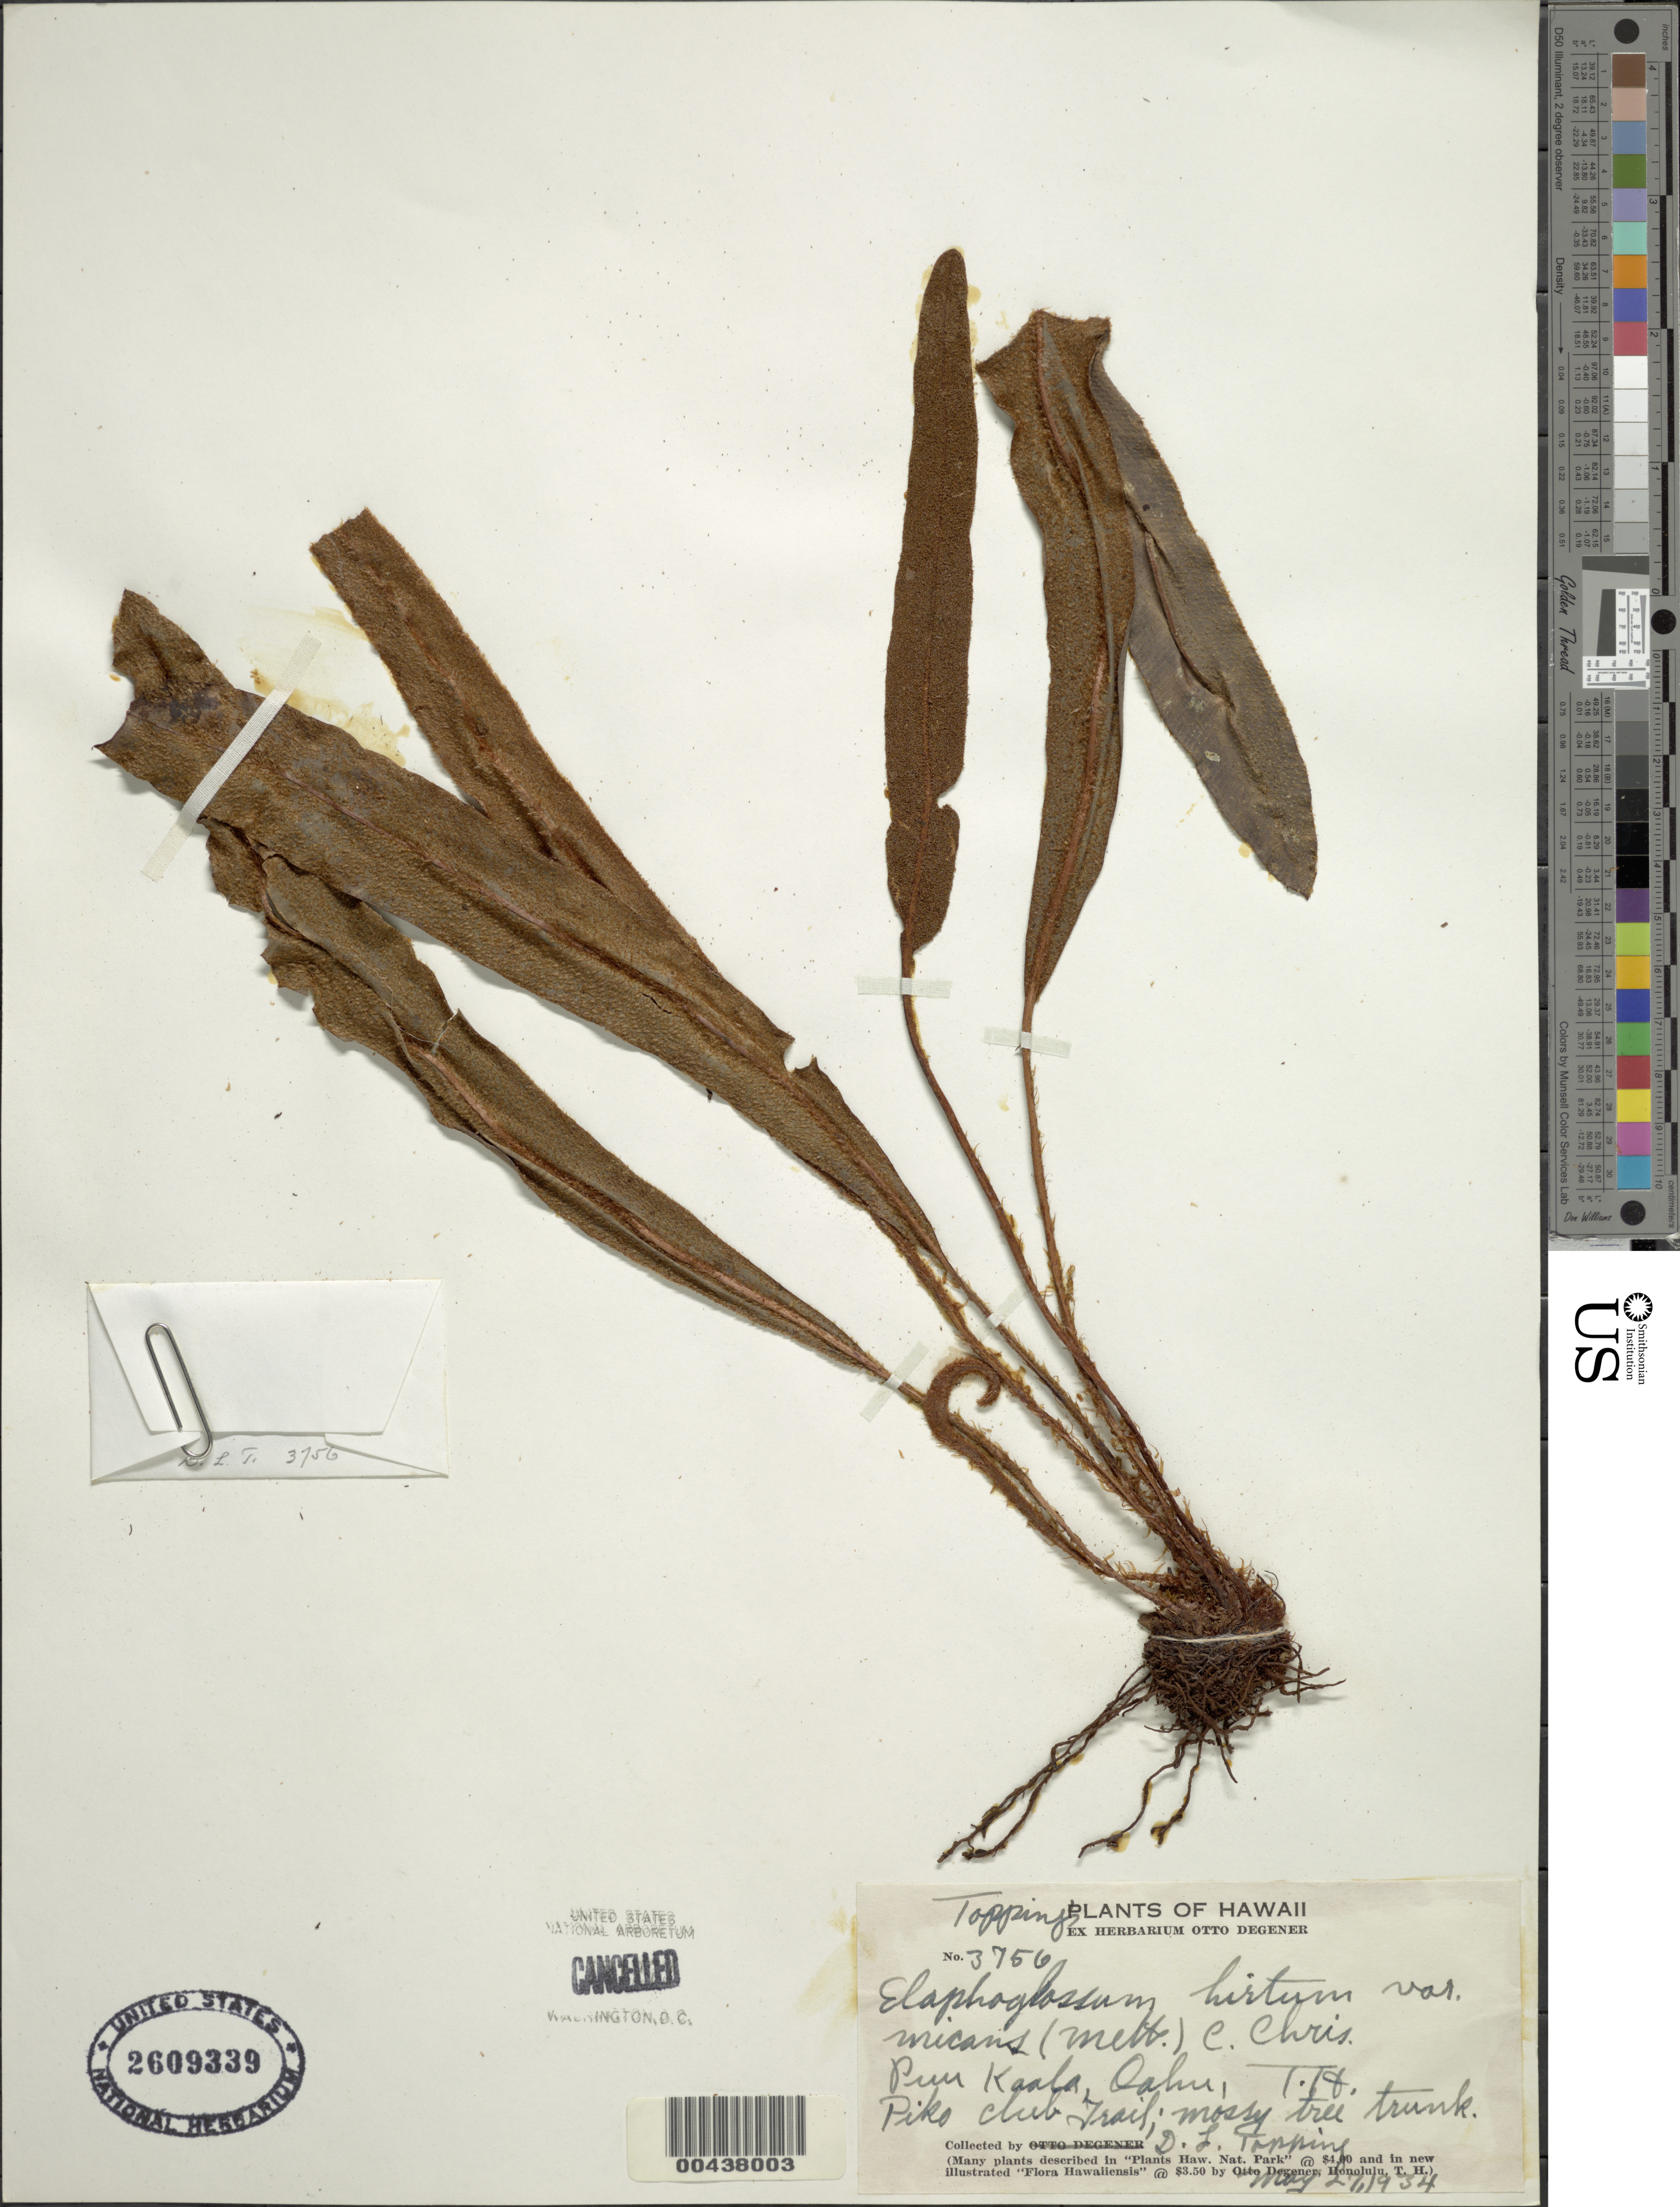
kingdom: Plantae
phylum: Tracheophyta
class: Polypodiopsida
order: Polypodiales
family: Dryopteridaceae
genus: Elaphoglossum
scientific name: Elaphoglossum hirtum var. micans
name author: C. Chr.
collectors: D. L. Topping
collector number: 3756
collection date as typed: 27 May 1934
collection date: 1934-05-27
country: United States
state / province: Hawaii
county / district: Honolulu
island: Oahu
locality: Puu Kaala, Piko club Trail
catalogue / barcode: US 2609339